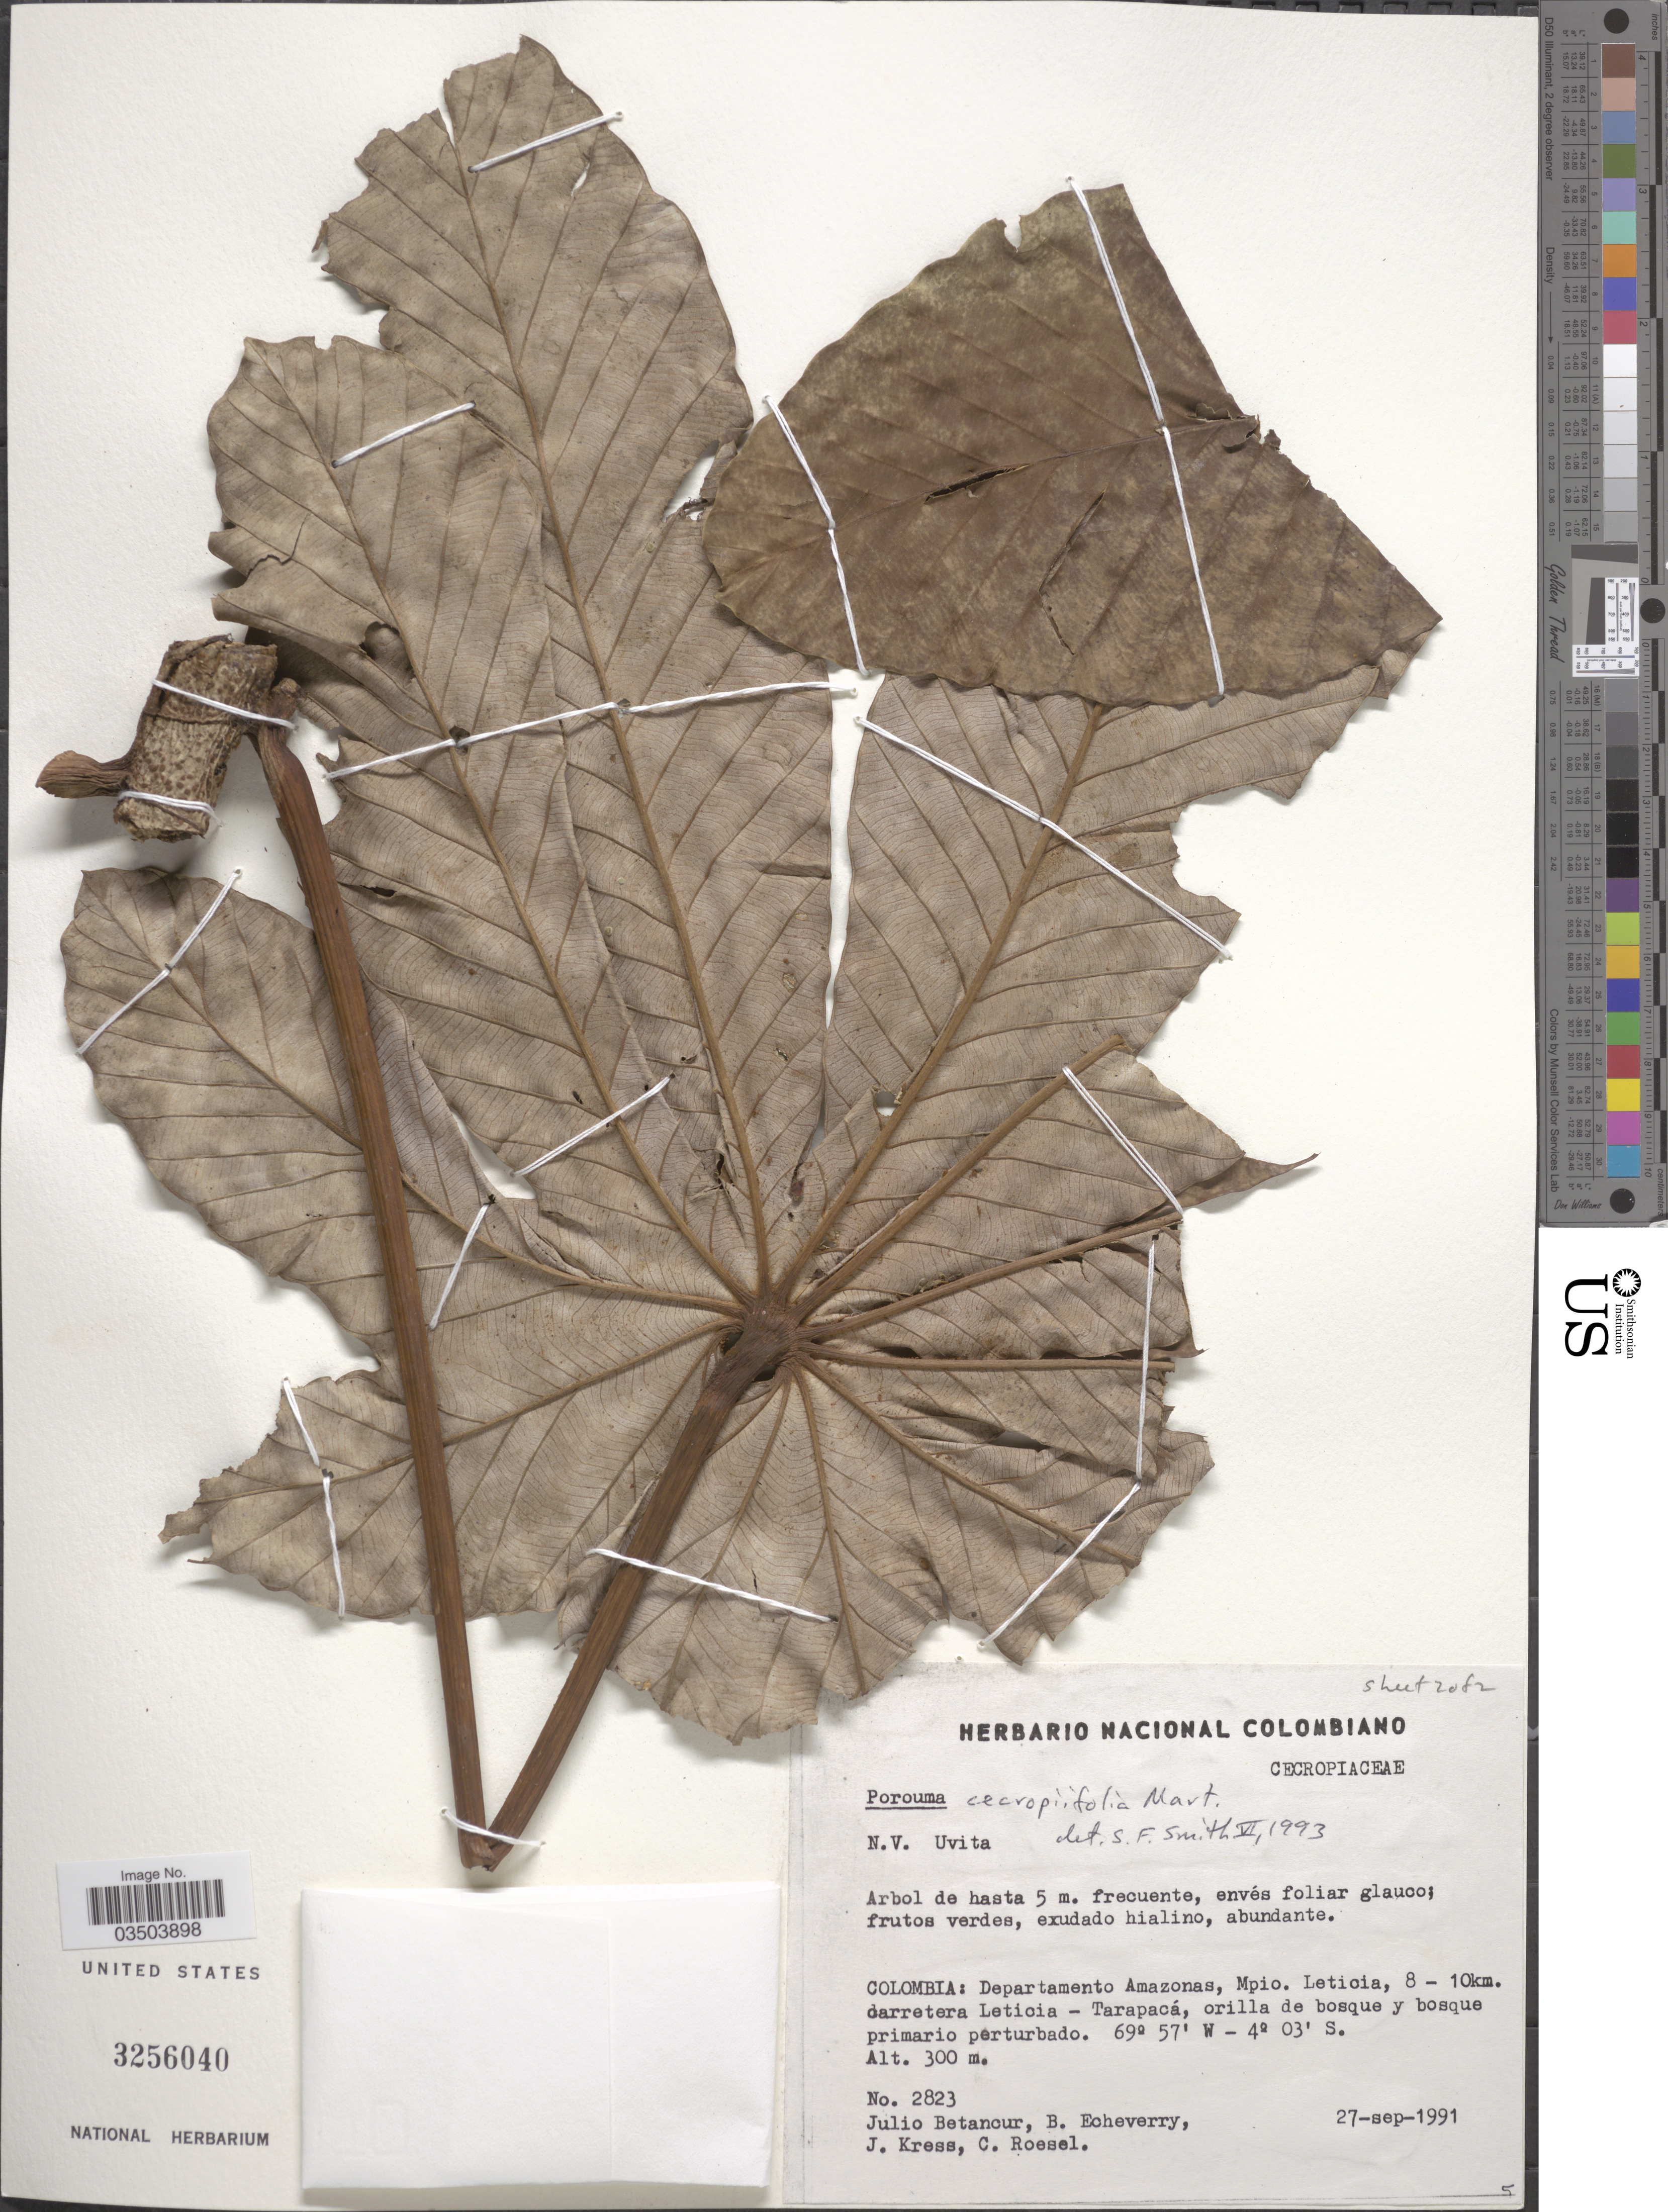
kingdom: Plantae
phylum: Tracheophyta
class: Magnoliopsida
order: Rosales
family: Urticaceae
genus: Pourouma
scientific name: Pourouma cecropiifolia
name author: Mart.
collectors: J. Betancur, B. Echeverry, J. Kress & C. S. Roesel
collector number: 2823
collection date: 1991-09-27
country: Colombia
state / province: Amazônas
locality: Departamento Amazonas, Mpio. Leticia, 8-10km. carretera Leticia - Tarapacá, orilla de bosque y bosque primario perturbado.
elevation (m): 300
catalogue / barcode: US 3256040